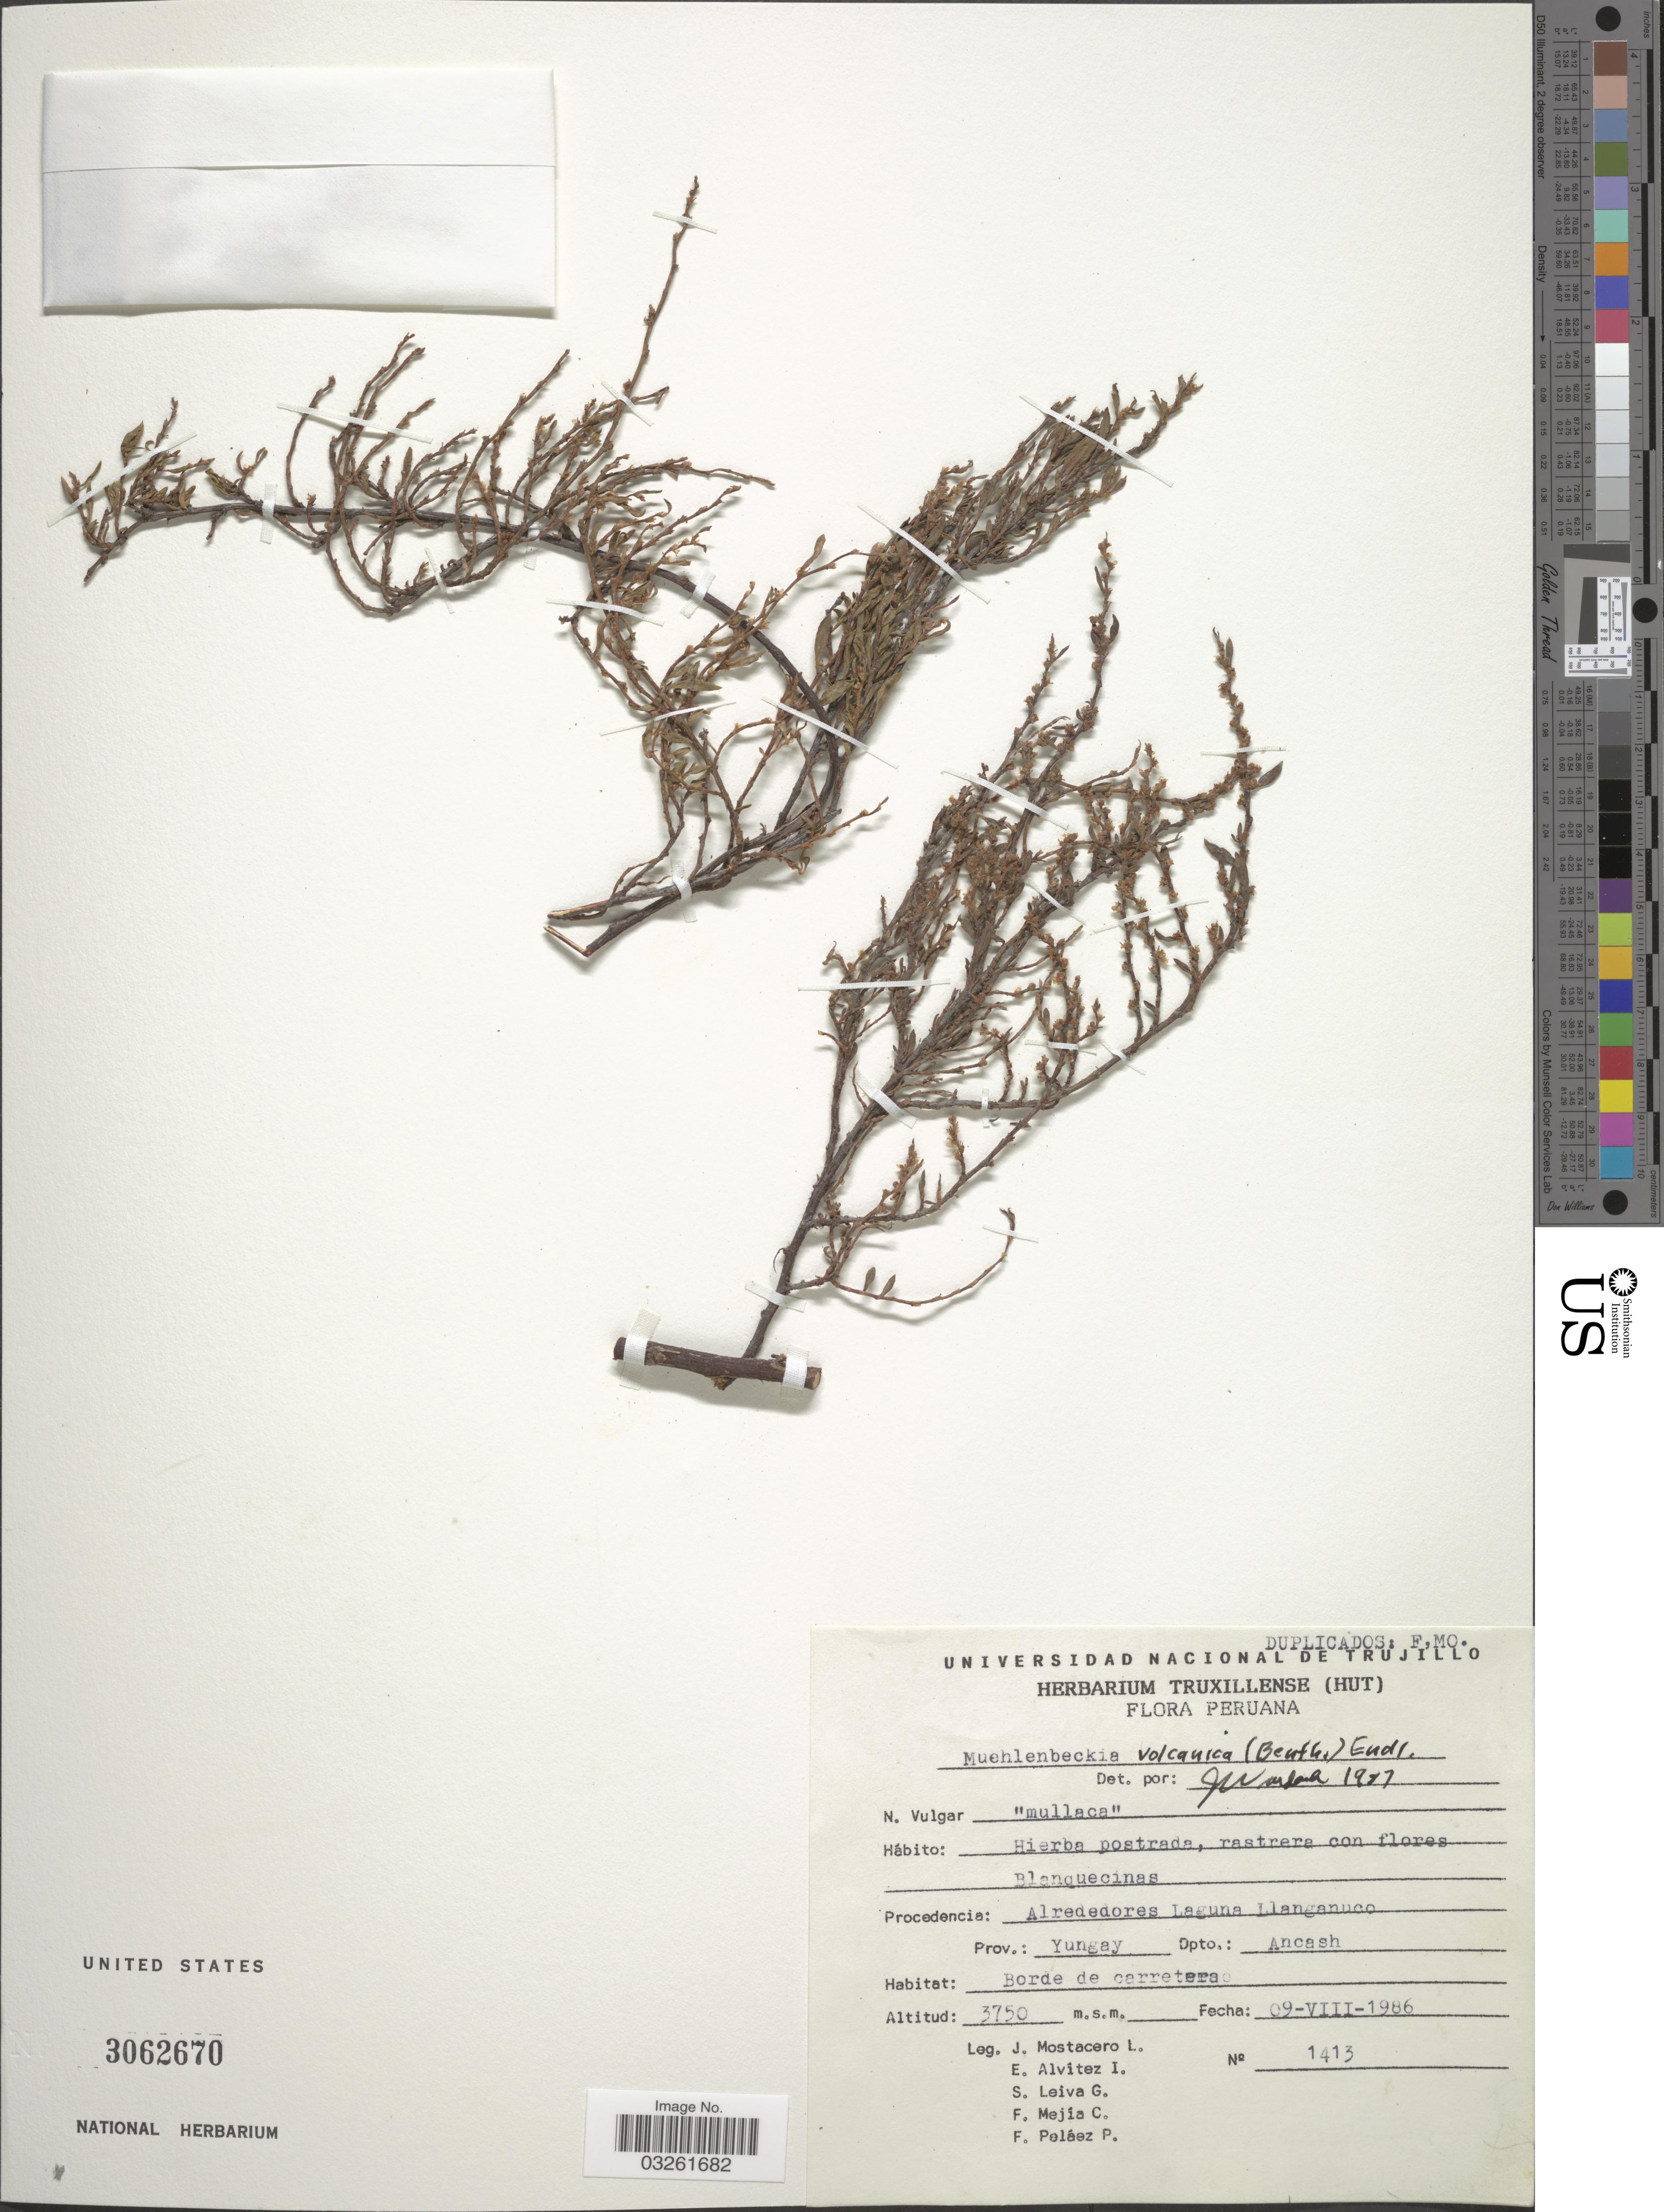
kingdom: Plantae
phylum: Tracheophyta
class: Magnoliopsida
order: Caryophyllales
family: Polygonaceae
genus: Muehlenbeckia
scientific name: Muehlenbeckia volcanica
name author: (Benth.) Endl.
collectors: J. Mostacero L., E. Alvitez I., S. Leiva G., F. Mejia C. & F. Pelaez P.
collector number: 1413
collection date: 1986-08-09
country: Peru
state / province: Ancash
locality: Alrededores Laguna Llanganuco. Prov.: Yungay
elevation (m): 3750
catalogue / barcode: US 3062670